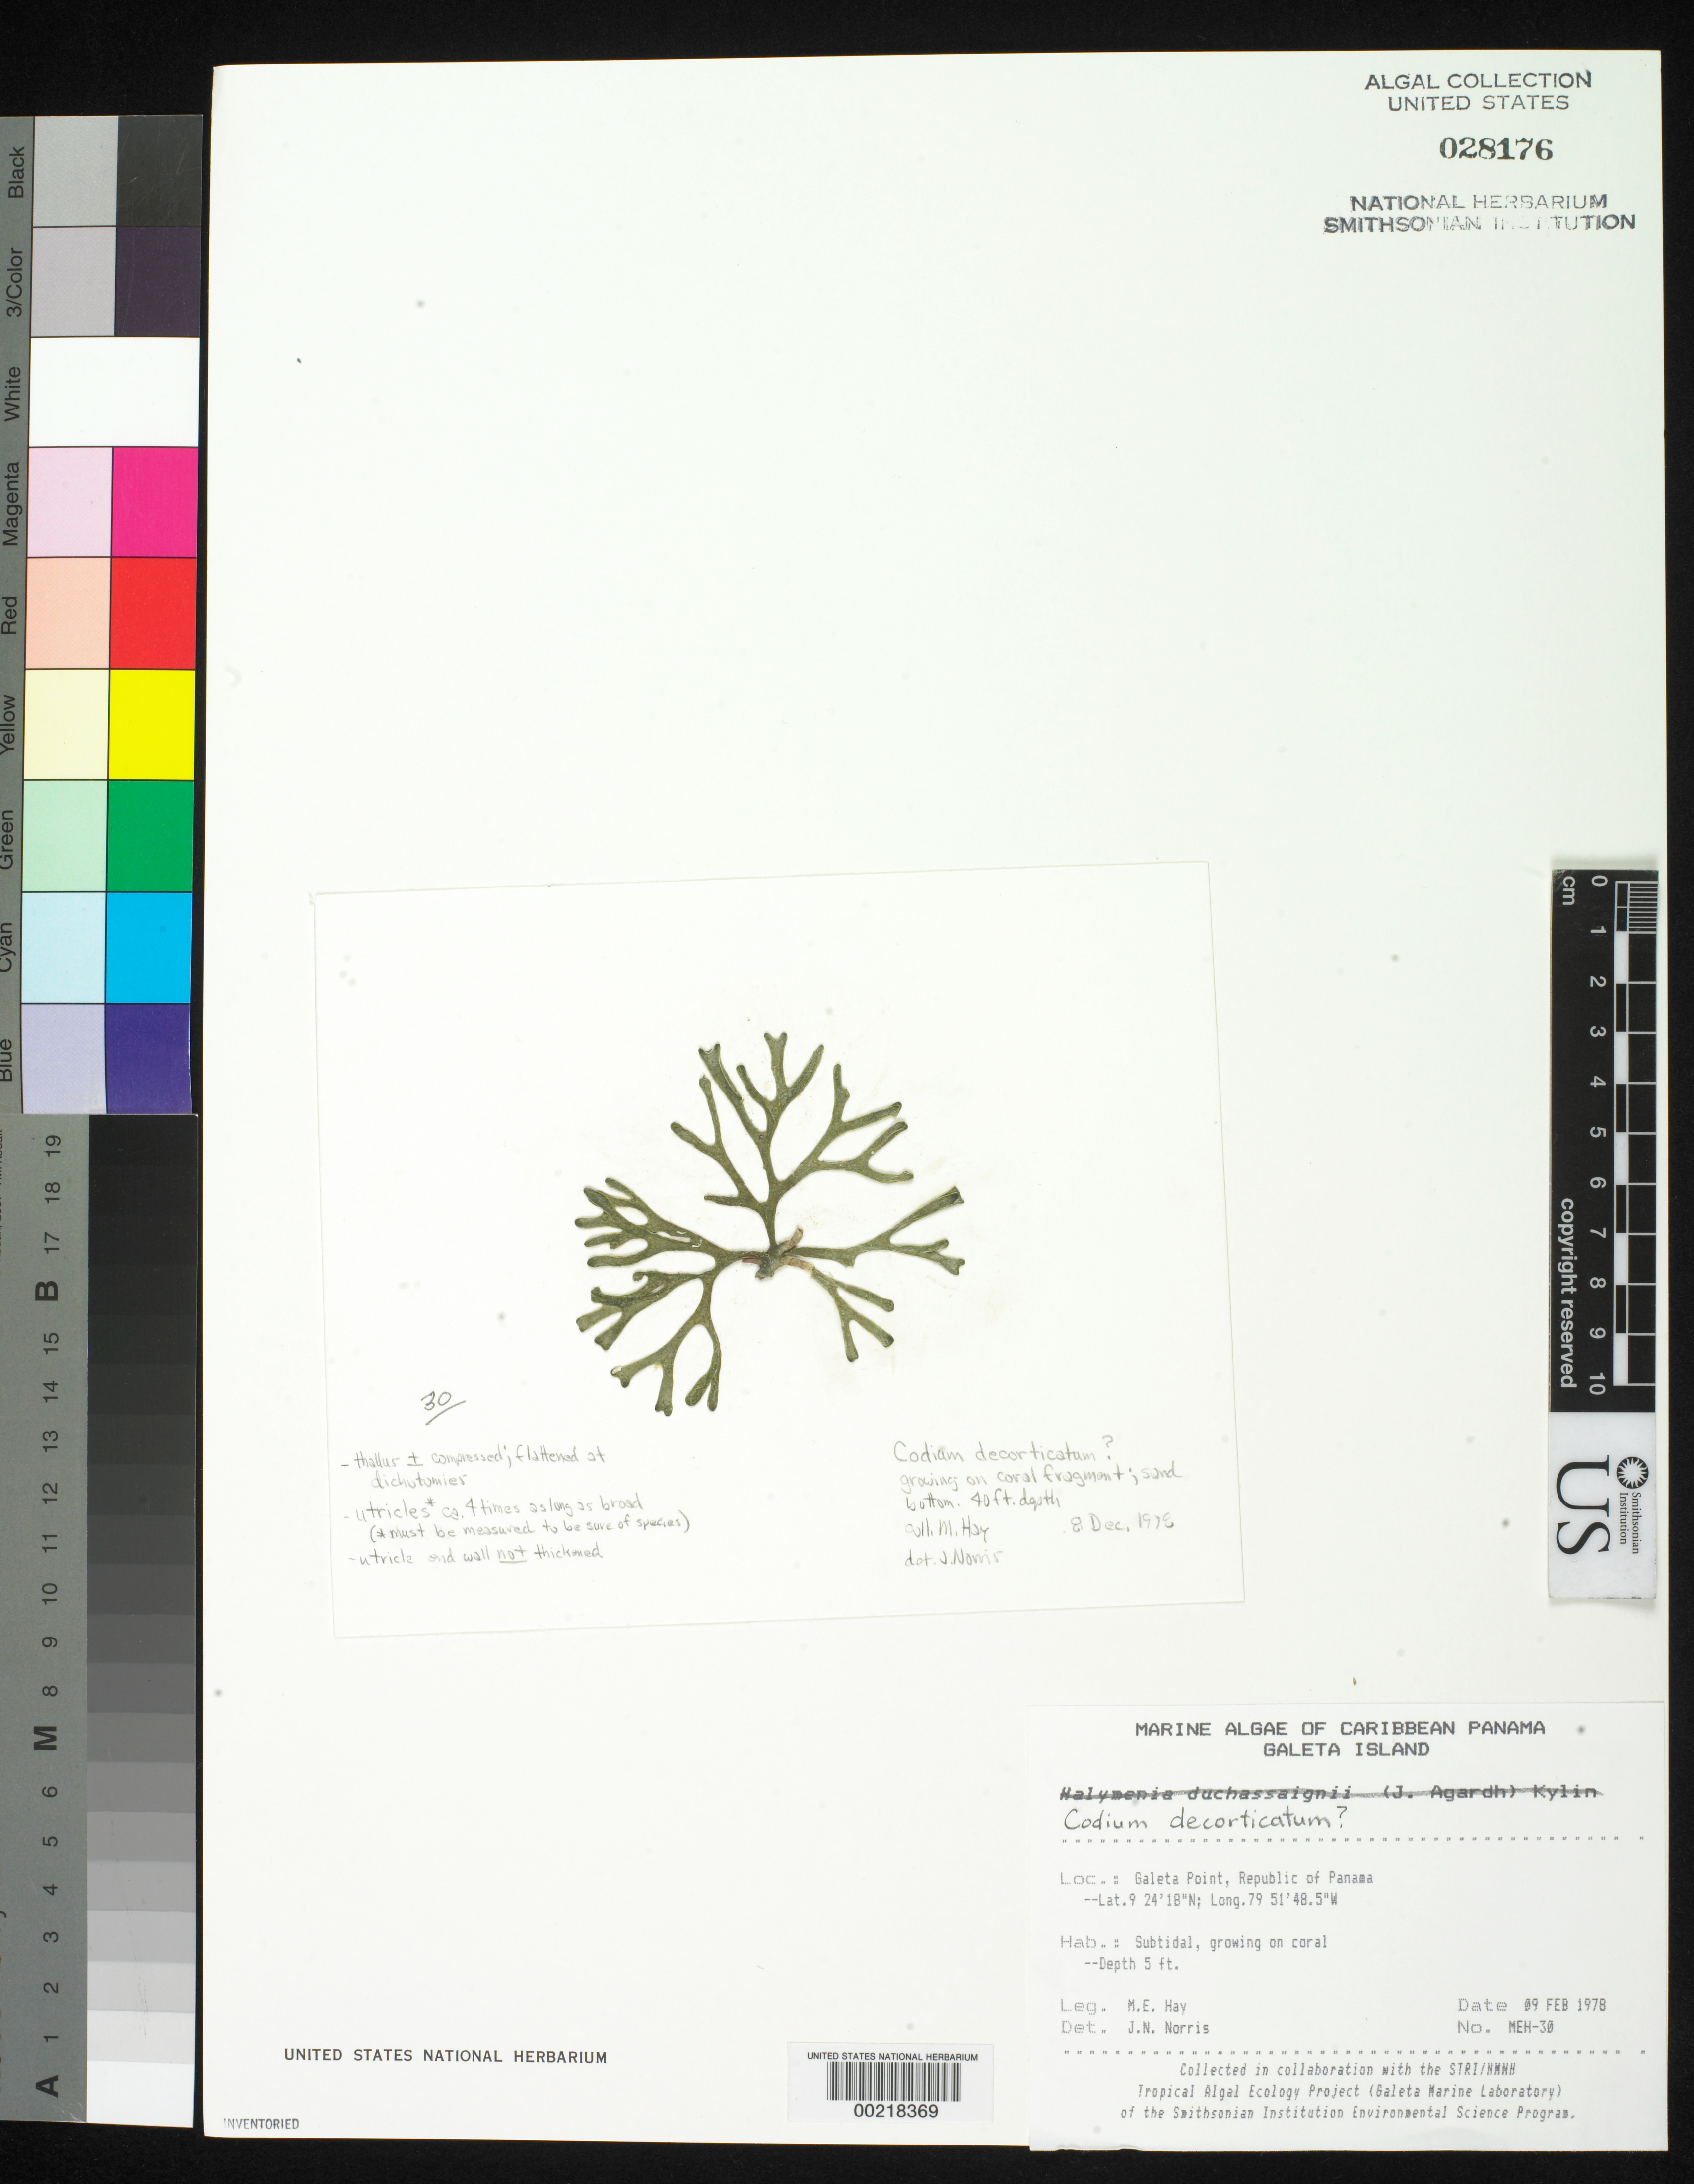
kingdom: Plantae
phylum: Chlorophyta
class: Ulvophyceae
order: Bryopsidales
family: Codiaceae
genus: Codium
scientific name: Codium decorticatum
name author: (Woodw.) M. Howe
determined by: Norris, James N.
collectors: M. E. Hay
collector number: MEH-30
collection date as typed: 09 Feb 1978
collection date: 1978-02-09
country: Panama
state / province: Colón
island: Galeta Island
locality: Galeta Point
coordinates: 9 24' 18" N, 79 51' 48.5" W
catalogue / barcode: US 28176